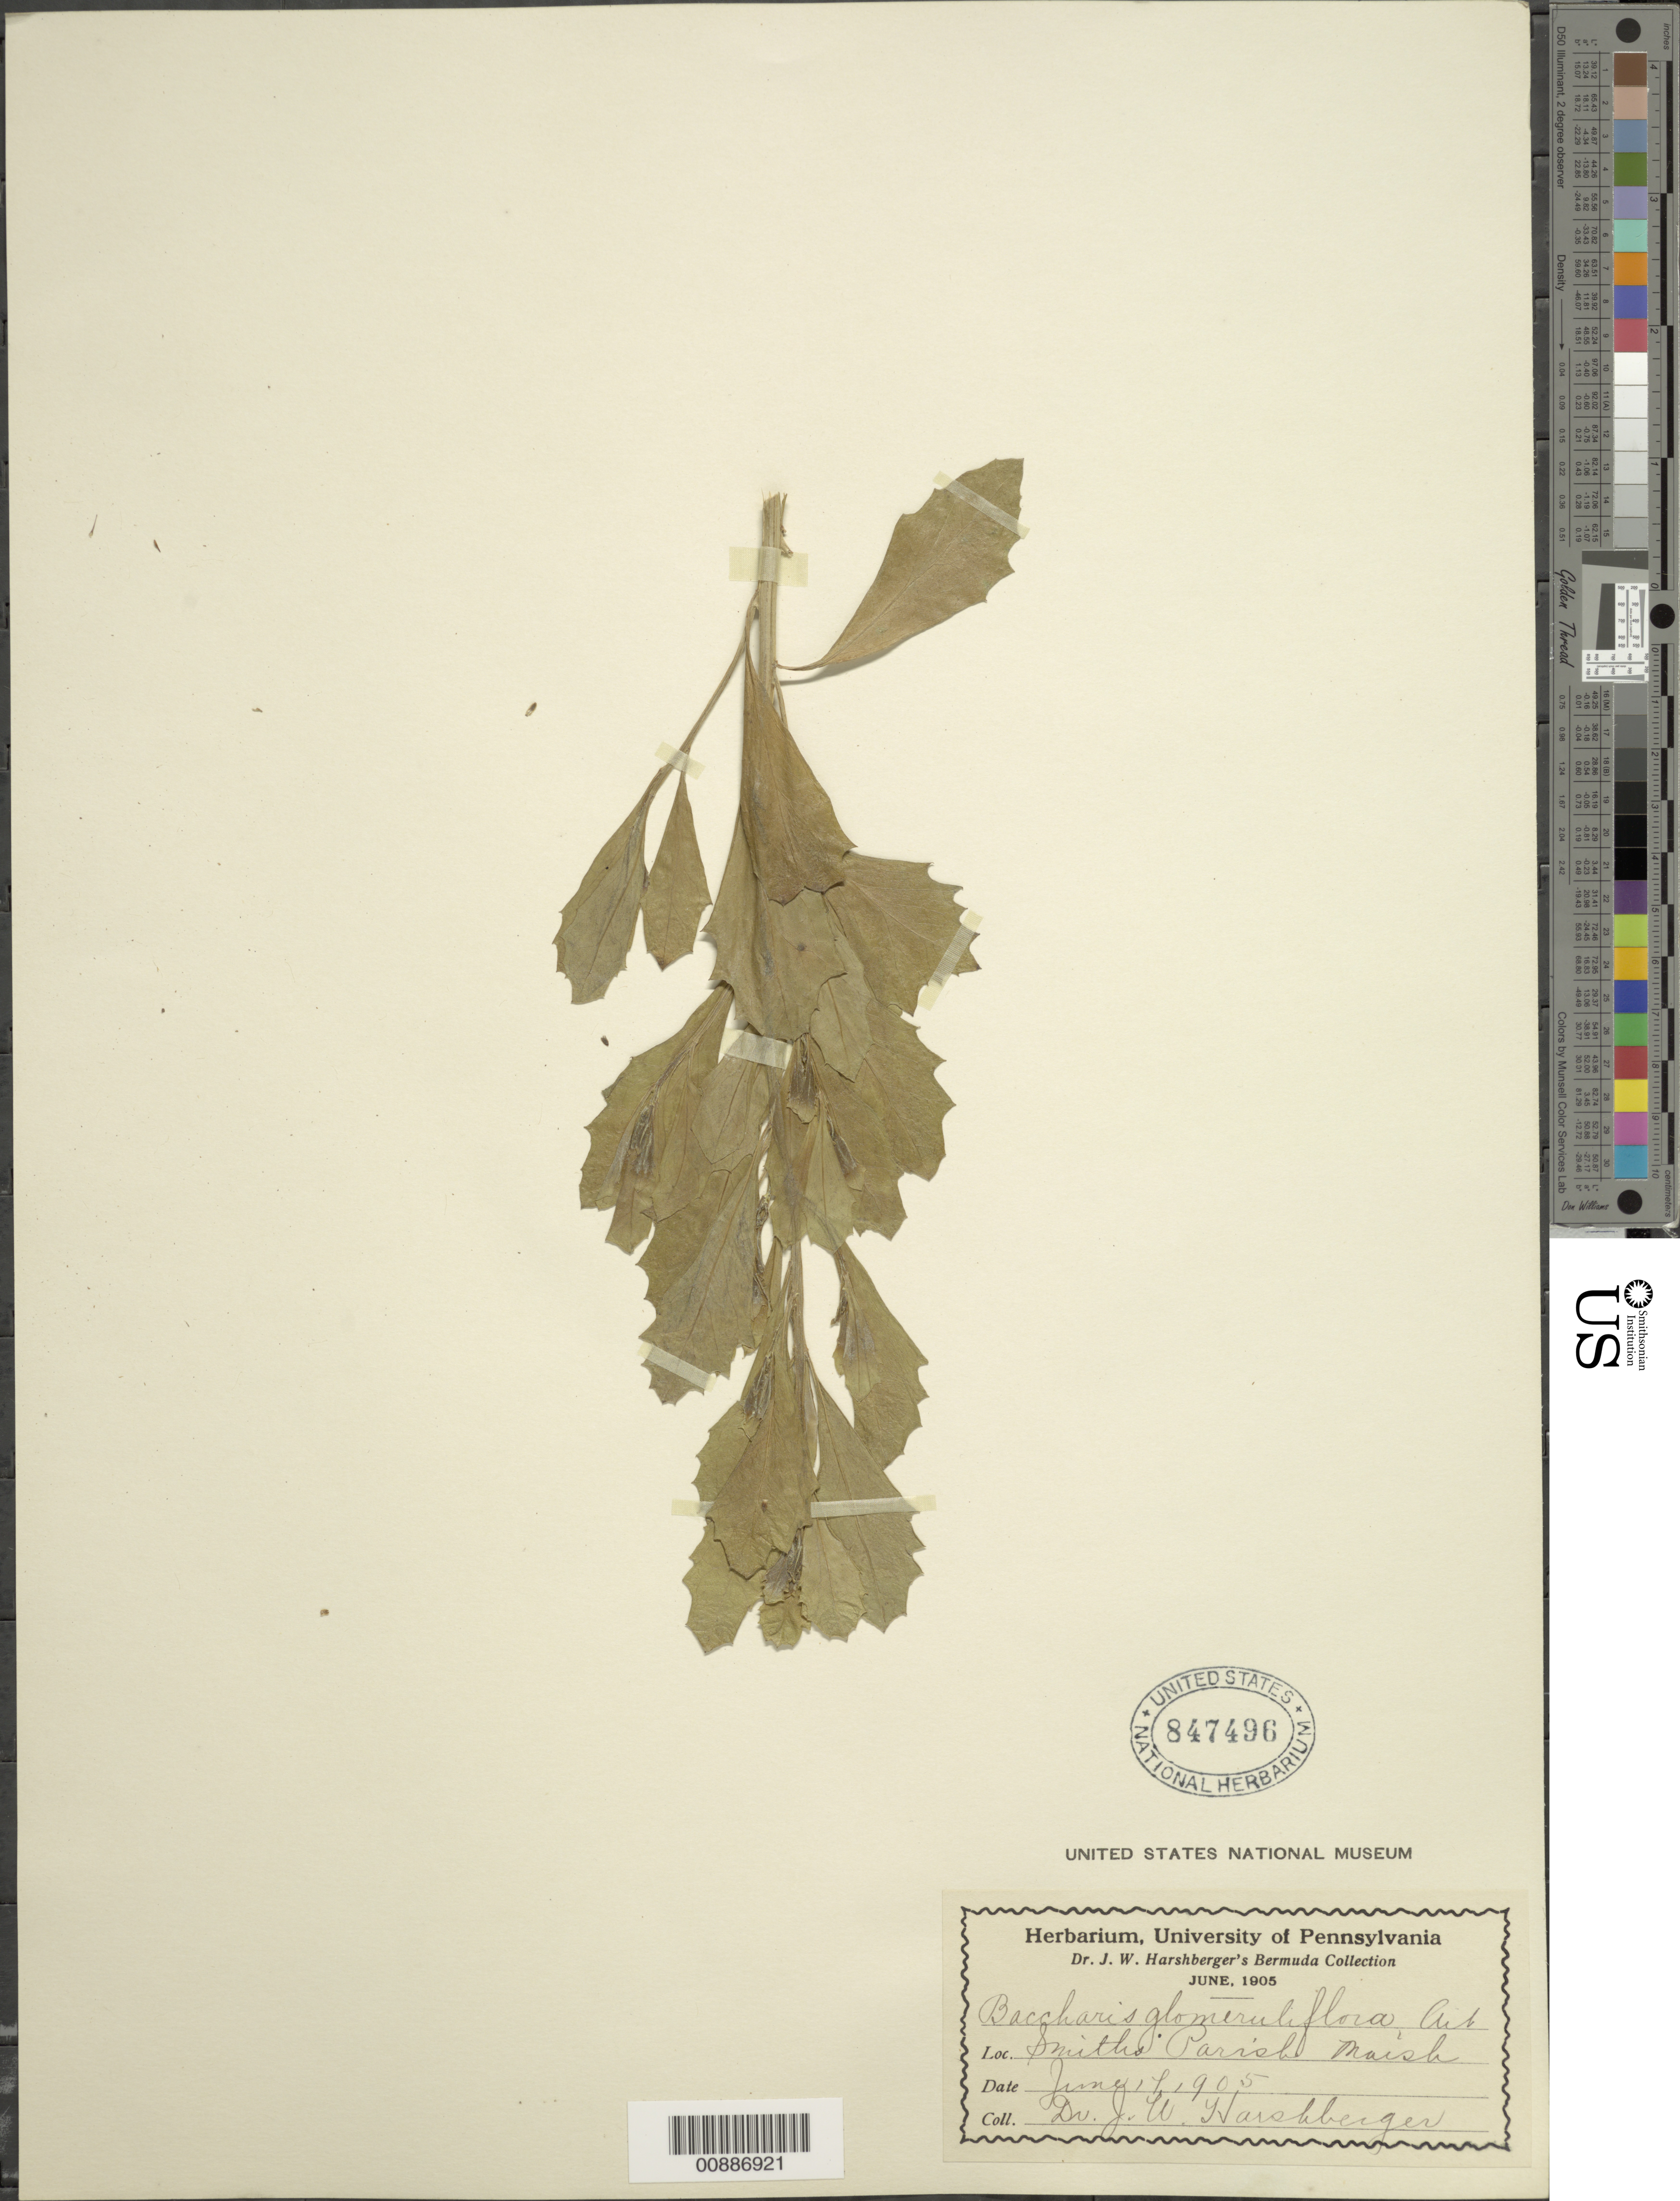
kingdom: Plantae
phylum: Tracheophyta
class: Magnoliopsida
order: Asterales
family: Asteraceae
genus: Baccharis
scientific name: Baccharis glomeruliflora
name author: Pers.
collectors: J. W. Harshberger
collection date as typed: Jun 1905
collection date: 1905-06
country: Bermuda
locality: Smith's Parish Marsh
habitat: Marsh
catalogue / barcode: US 847496